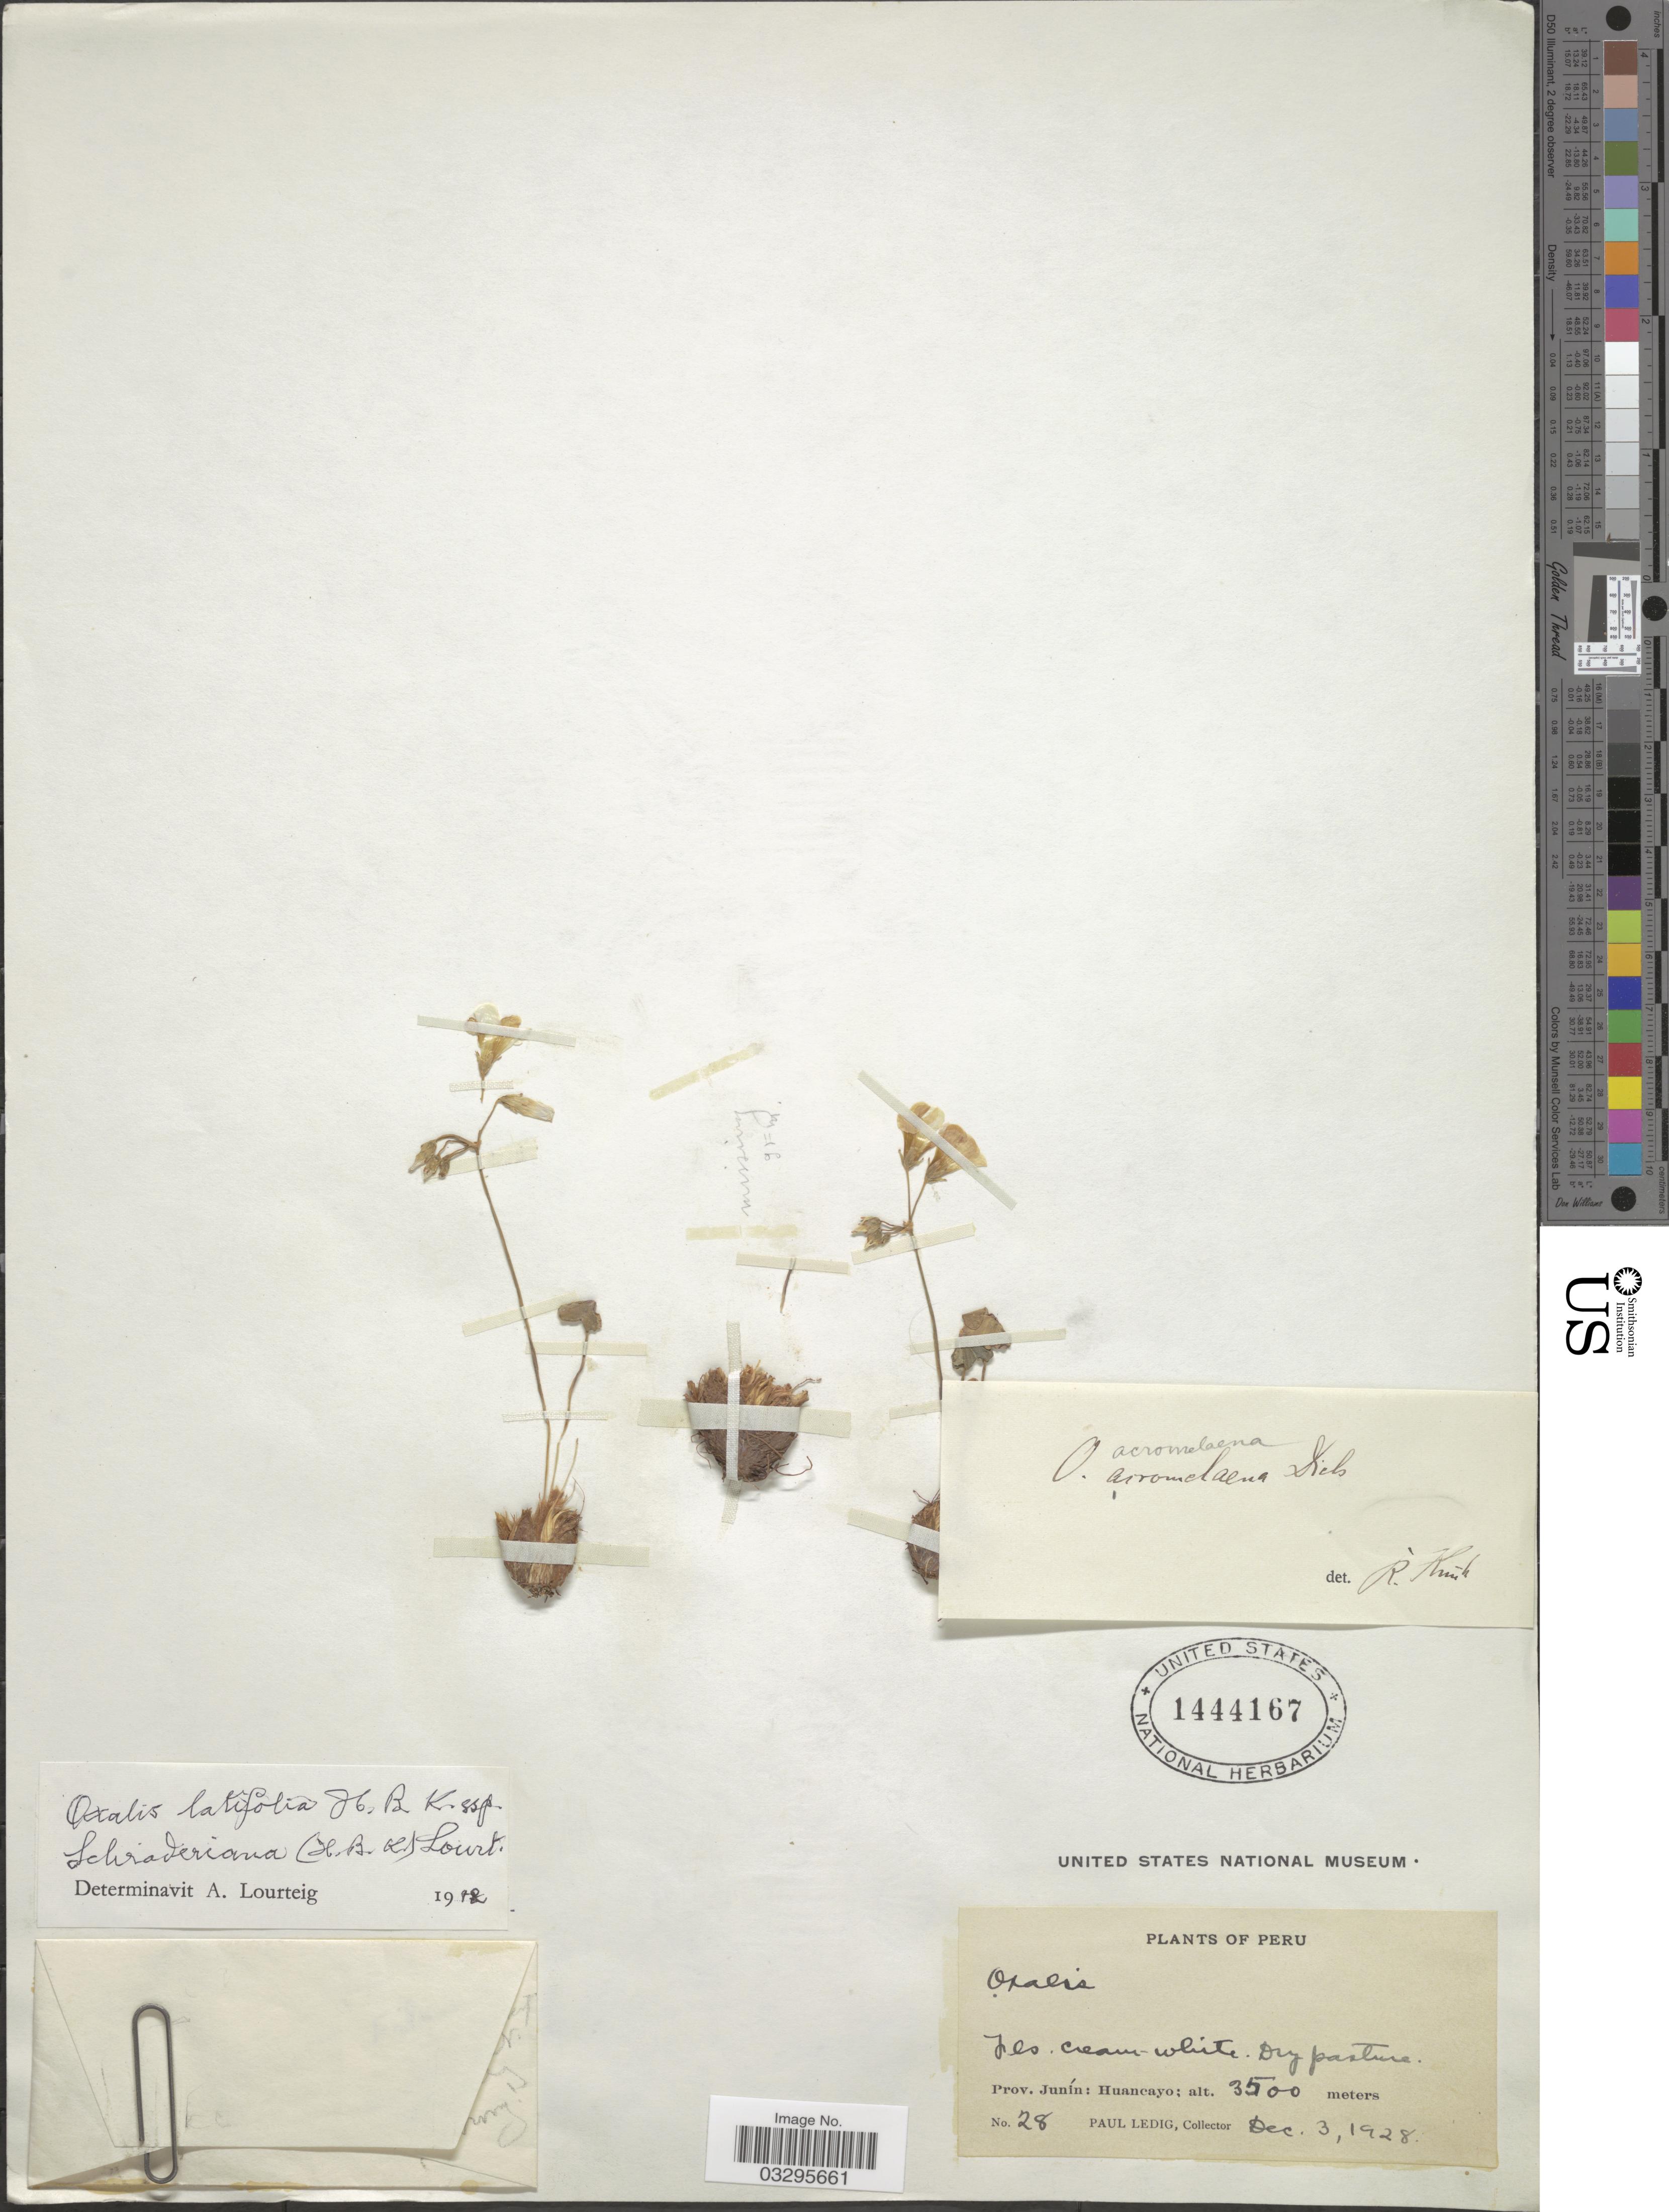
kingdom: Plantae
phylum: Tracheophyta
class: Magnoliopsida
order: Oxalidales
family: Oxalidaceae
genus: Oxalis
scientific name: Oxalis latifolia subsp. schraderiana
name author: (Kunth) Lourteig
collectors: P. Ledig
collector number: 28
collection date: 1928-12-03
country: Peru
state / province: Junín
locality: Huancayo.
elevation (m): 3500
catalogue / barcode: US 1444167